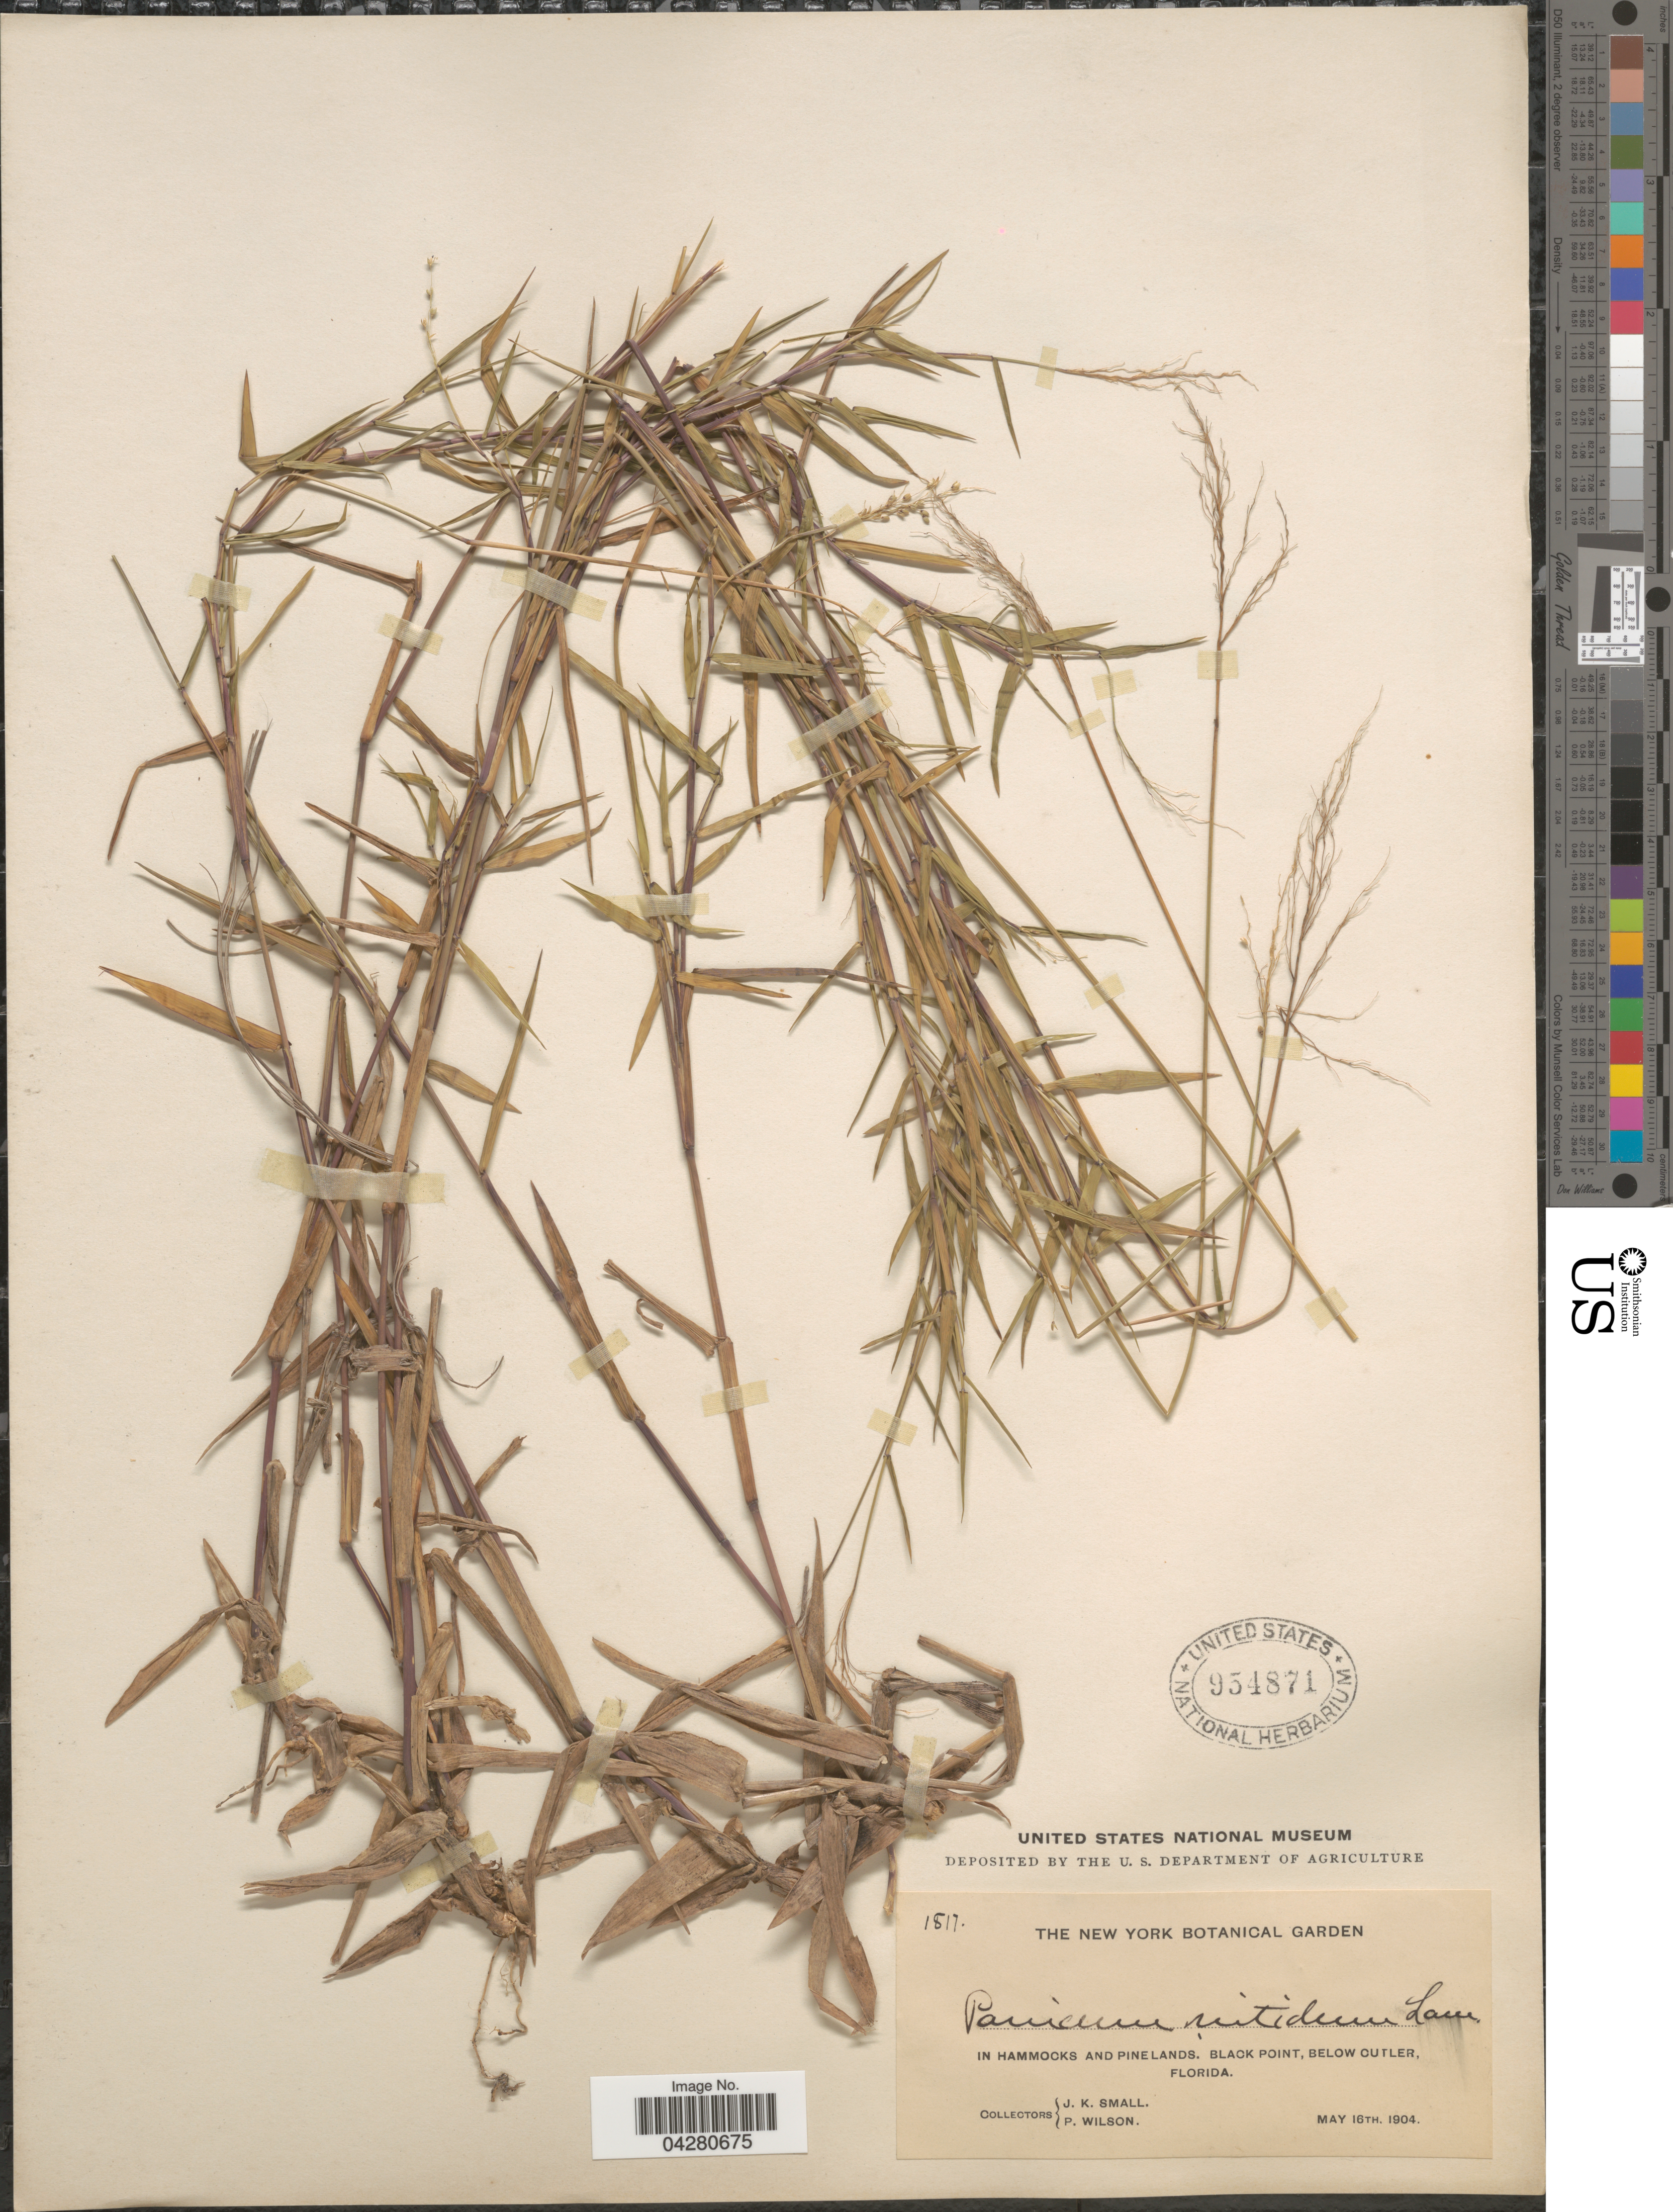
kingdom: Plantae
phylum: Tracheophyta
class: Liliopsida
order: Poales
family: Poaceae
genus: Dichanthelium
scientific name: Dichanthelium dichotomum var. dichotomum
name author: (L.) Gould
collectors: J. K. Small & P. Wilson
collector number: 1817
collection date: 1904-05-16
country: United States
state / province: Florida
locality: In hammocks and pinelands. Black Point, below Cutler.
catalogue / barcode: US 954871